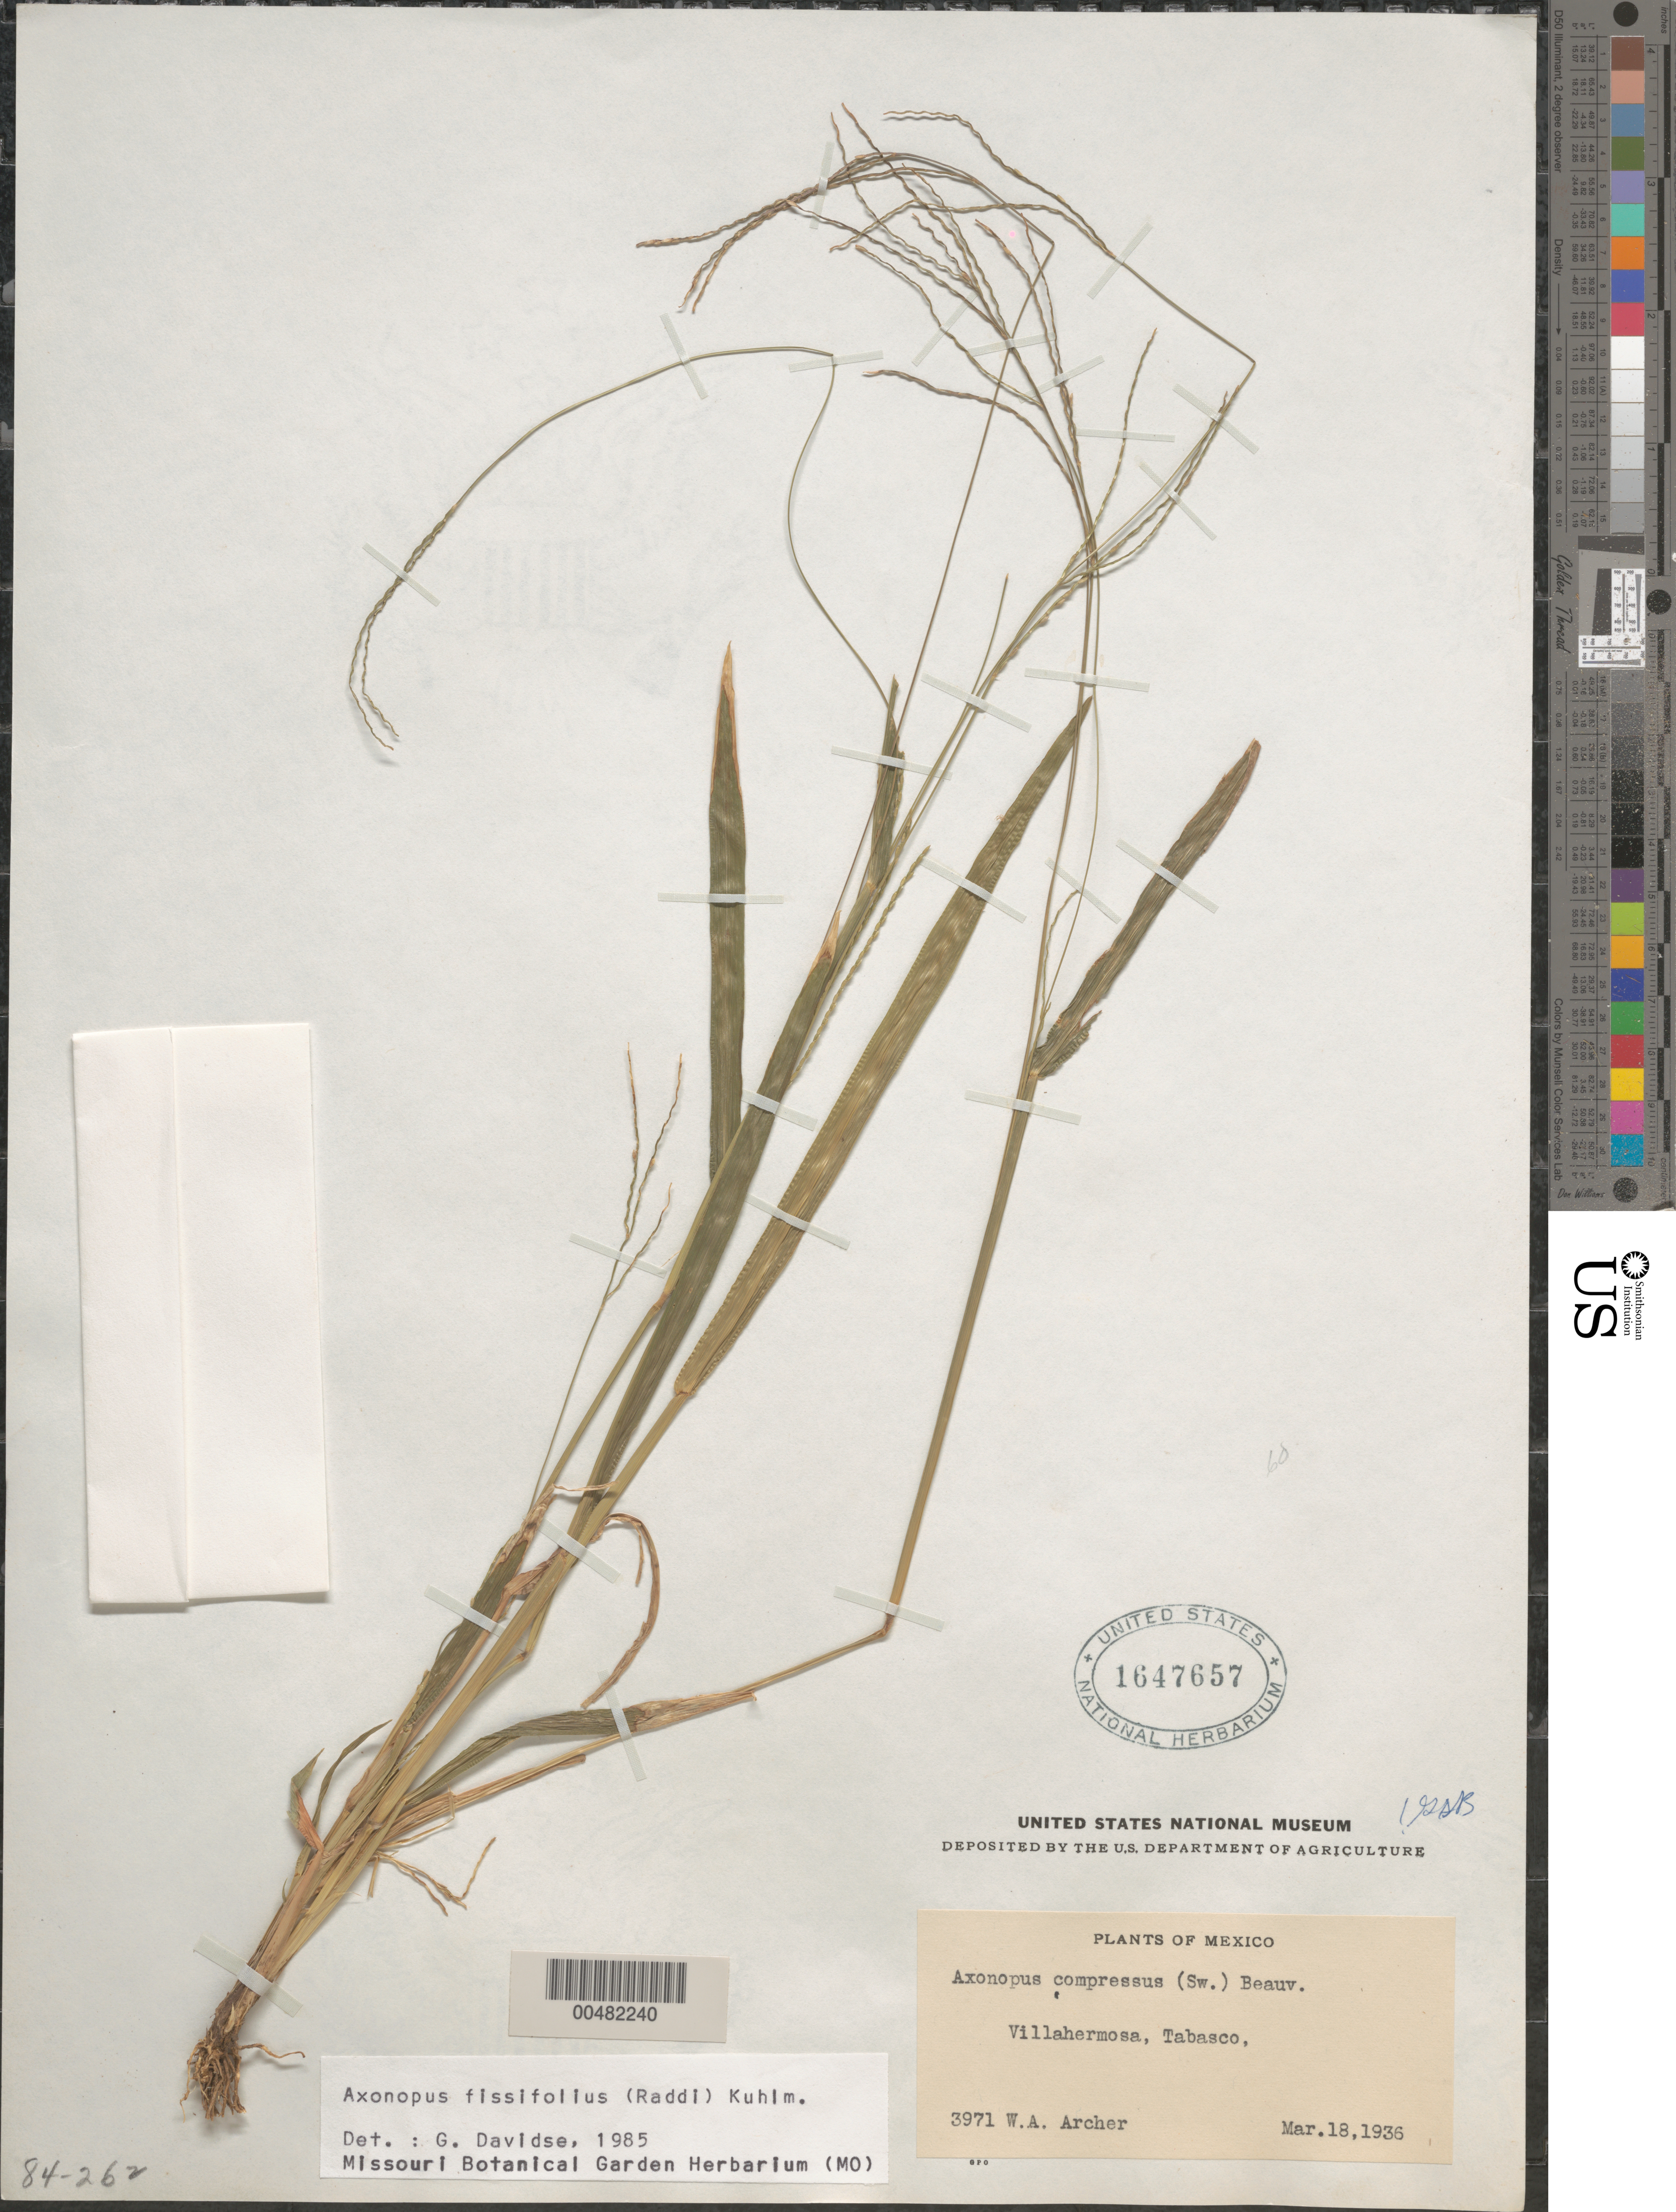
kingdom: Plantae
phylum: Tracheophyta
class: Liliopsida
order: Poales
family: Poaceae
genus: Axonopus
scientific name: Axonopus fissifolius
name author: (Raddi) Kuhlm.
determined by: Davidse, Gerrit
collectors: W. A. Archer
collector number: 3971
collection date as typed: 18 Mar 1936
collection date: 1936-03-18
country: Mexico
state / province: Tabasco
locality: Villahermosa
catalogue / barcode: US 1647657